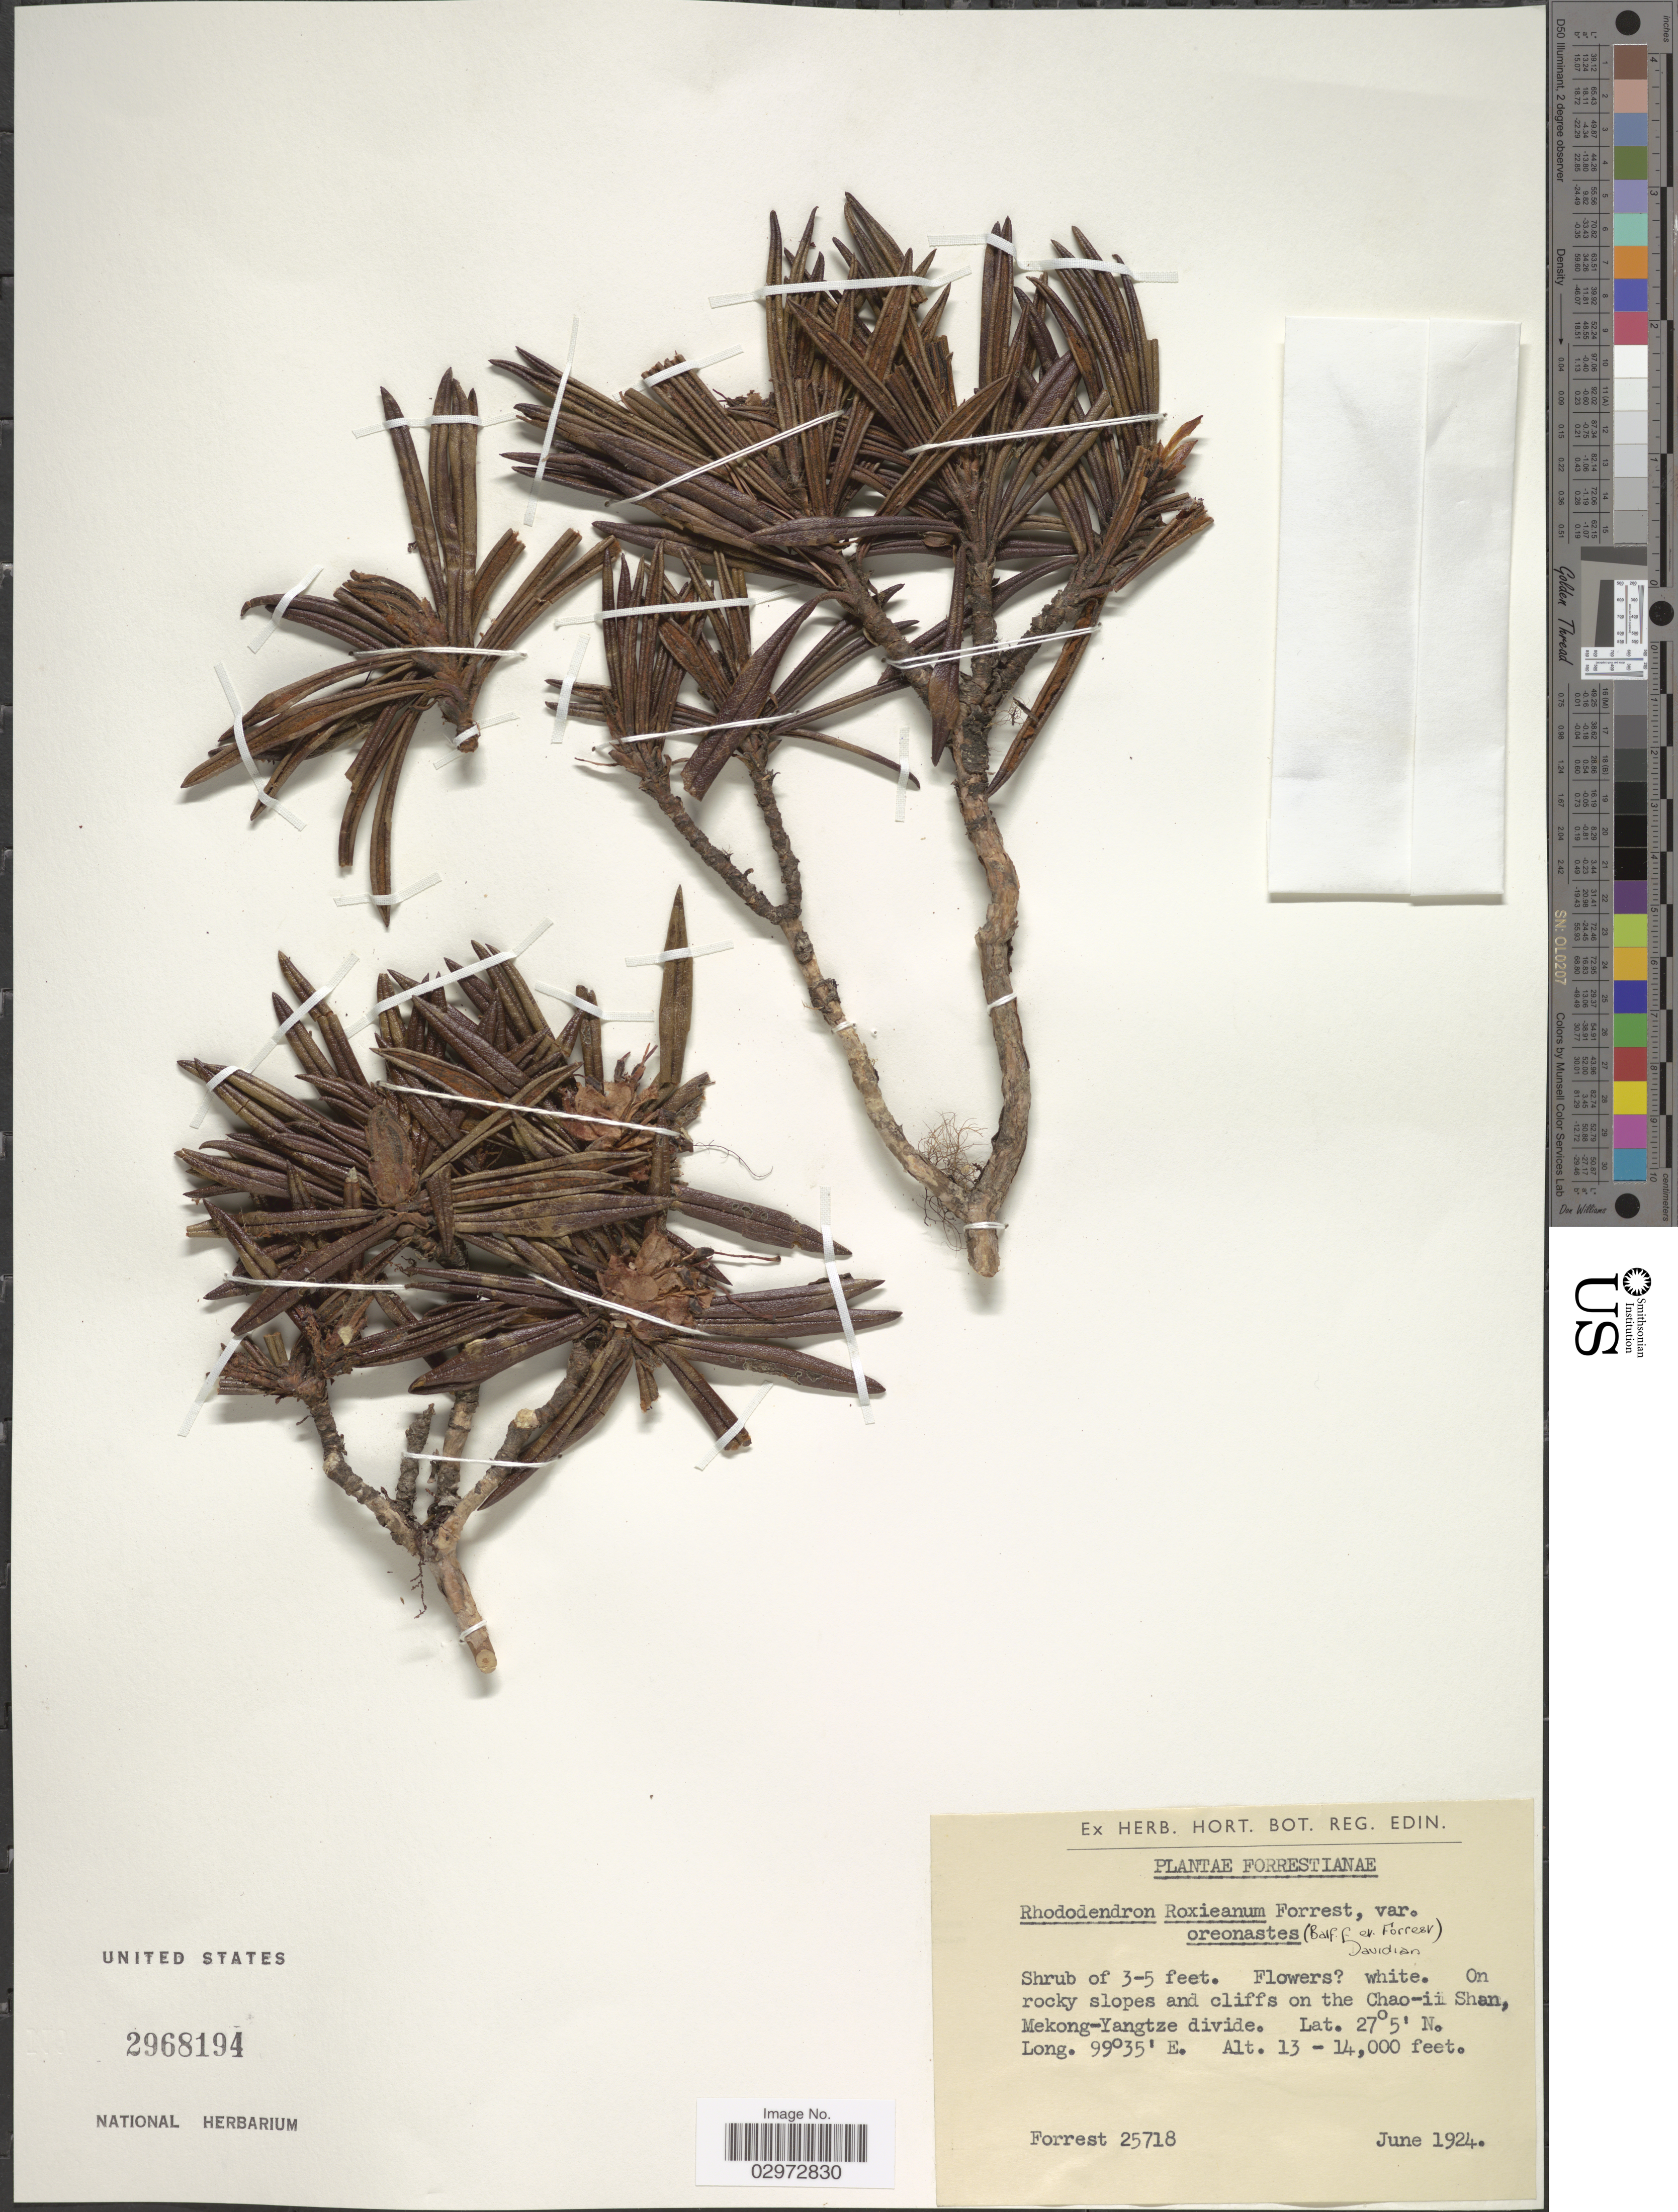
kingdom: Plantae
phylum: Tracheophyta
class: Magnoliopsida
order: Ericales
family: Ericaceae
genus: Rhododendron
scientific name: Rhododendron roxieanum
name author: Forrest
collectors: -. Forrest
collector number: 25718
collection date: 1924-06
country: China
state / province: Yunnan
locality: On rocky slopes and cliffs on the Chao-ii Shan, Mekong-Yangtze divide.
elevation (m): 3962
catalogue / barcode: US 2968194